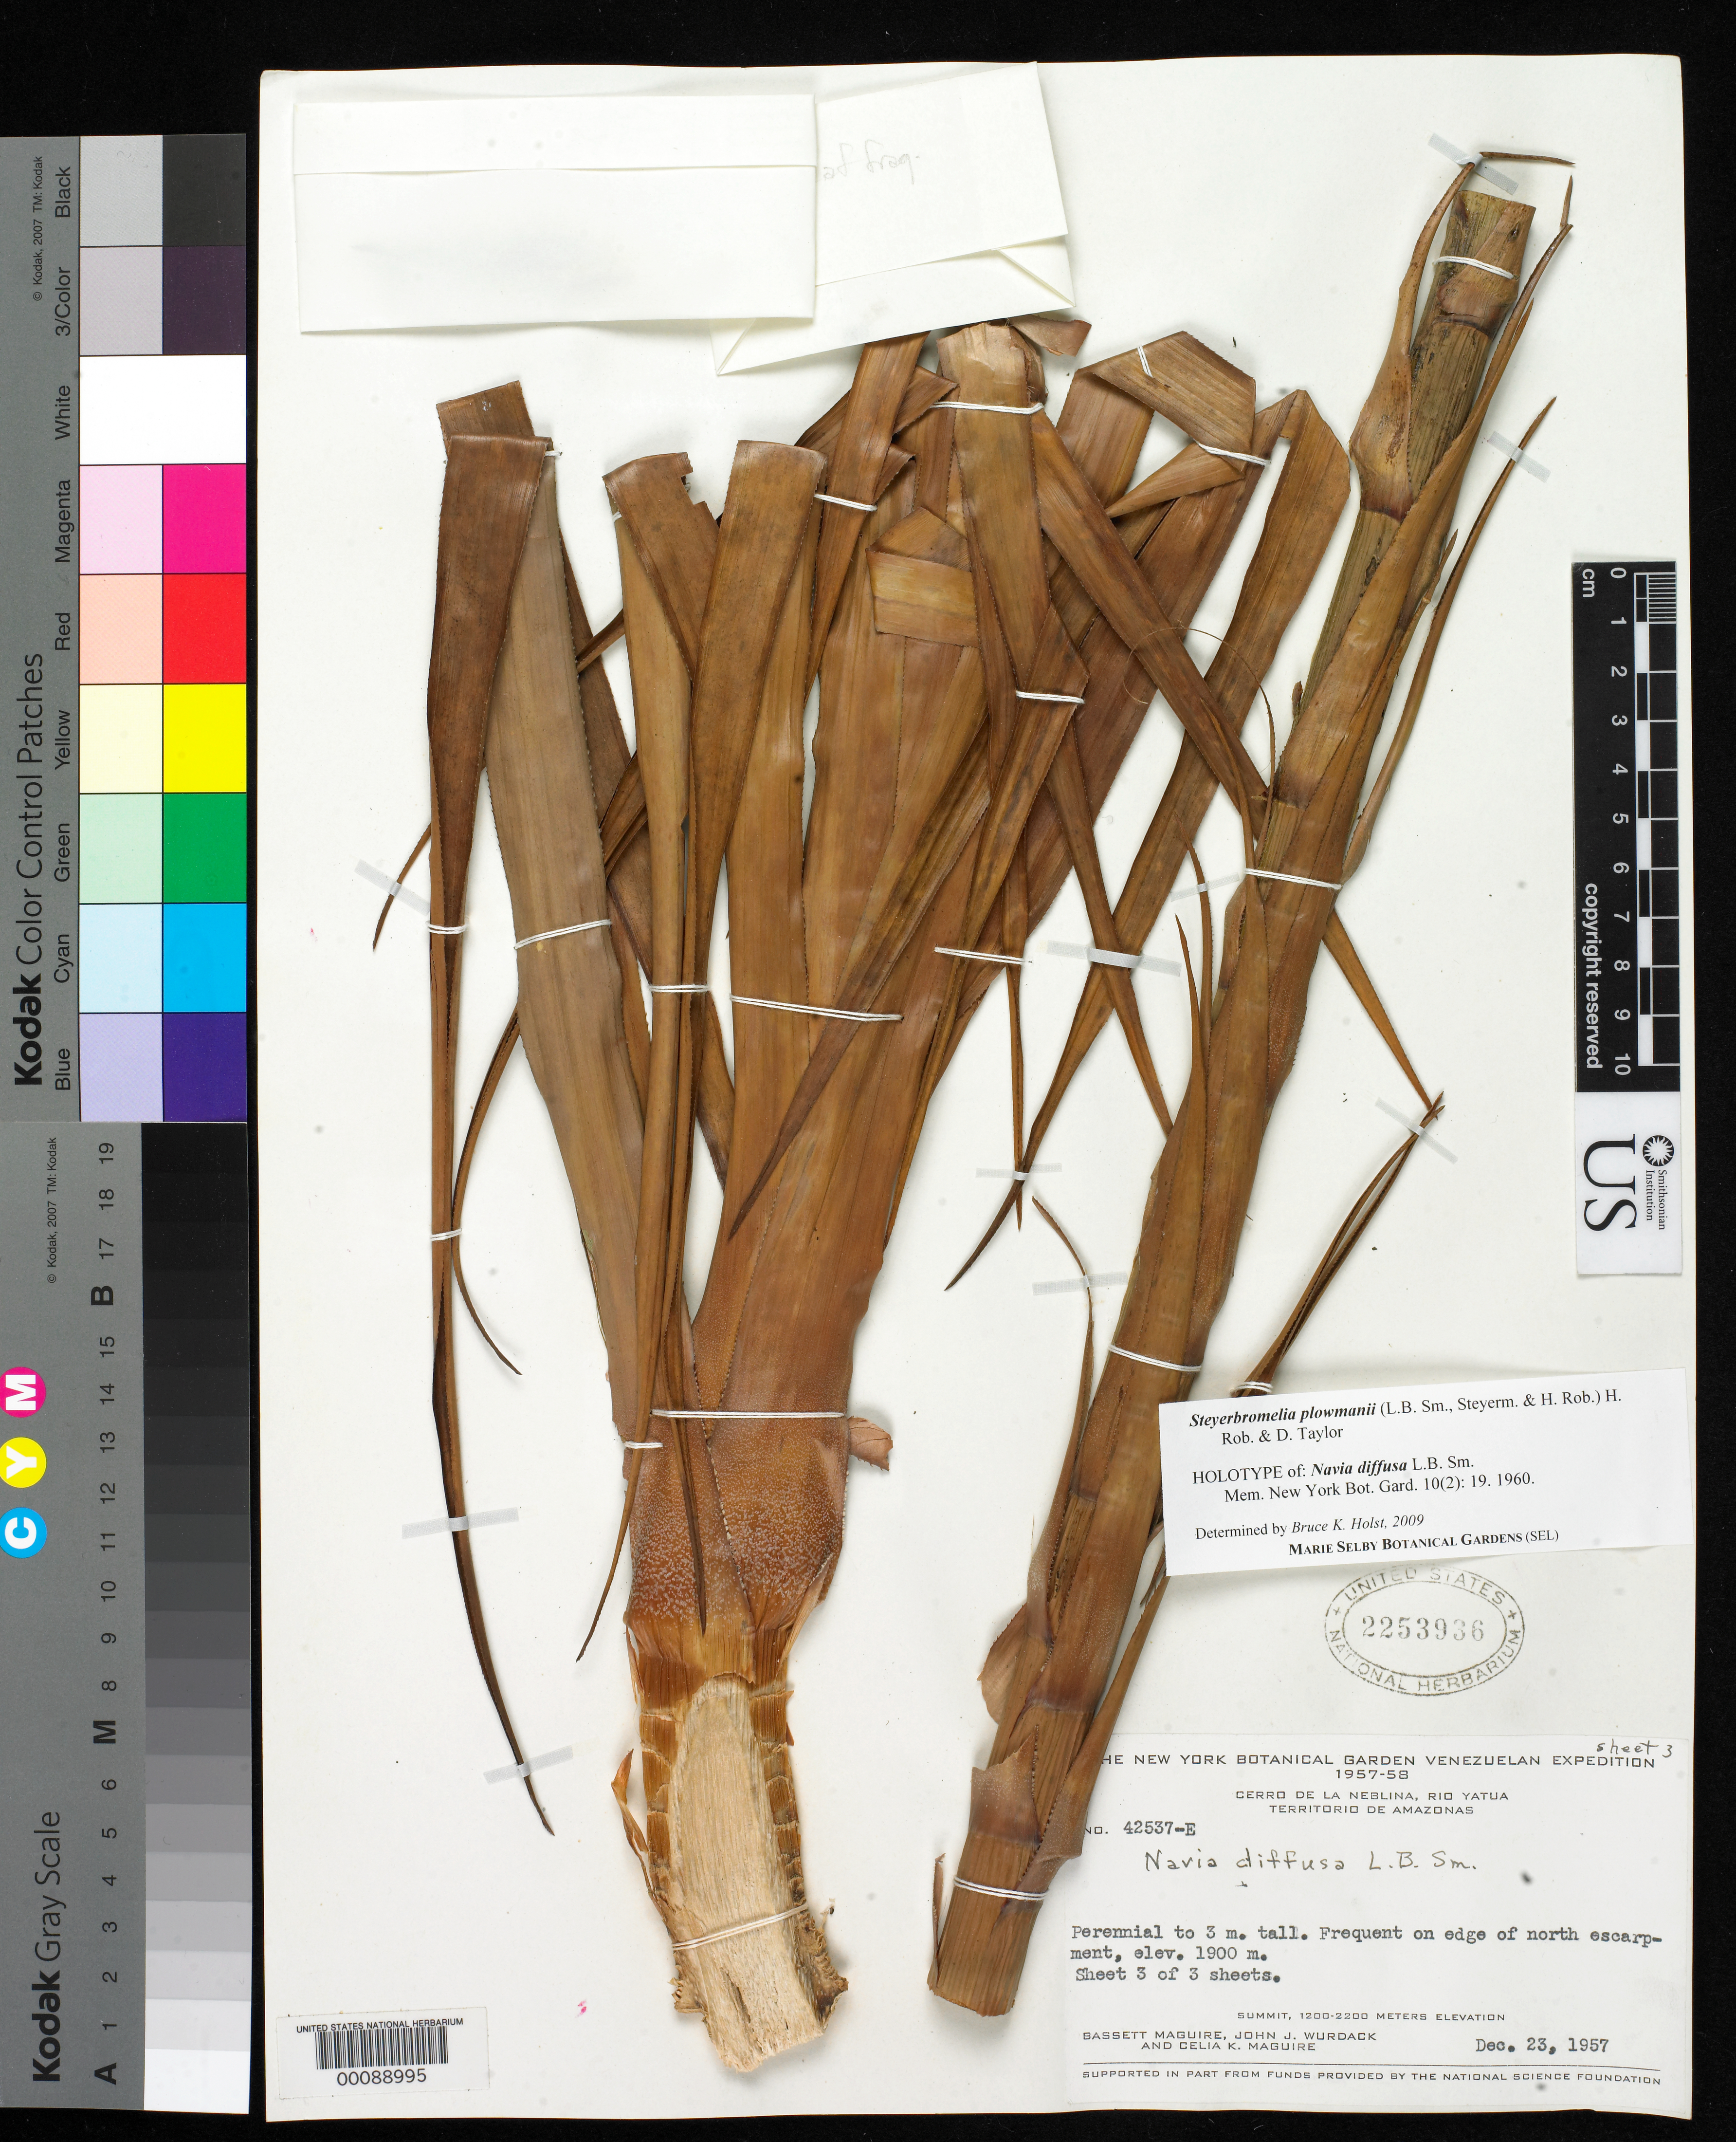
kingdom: Plantae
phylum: Tracheophyta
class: Liliopsida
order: Poales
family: Bromeliaceae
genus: Navia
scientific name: Navia diffusa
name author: L.B. Sm.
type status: Holotype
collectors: B. Maguire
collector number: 42537-E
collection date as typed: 23 Dec 1957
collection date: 1957-12-23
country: Venezuela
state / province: Amazonas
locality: Cerro de La Neblina, Rio Yatua.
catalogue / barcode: US 2253936